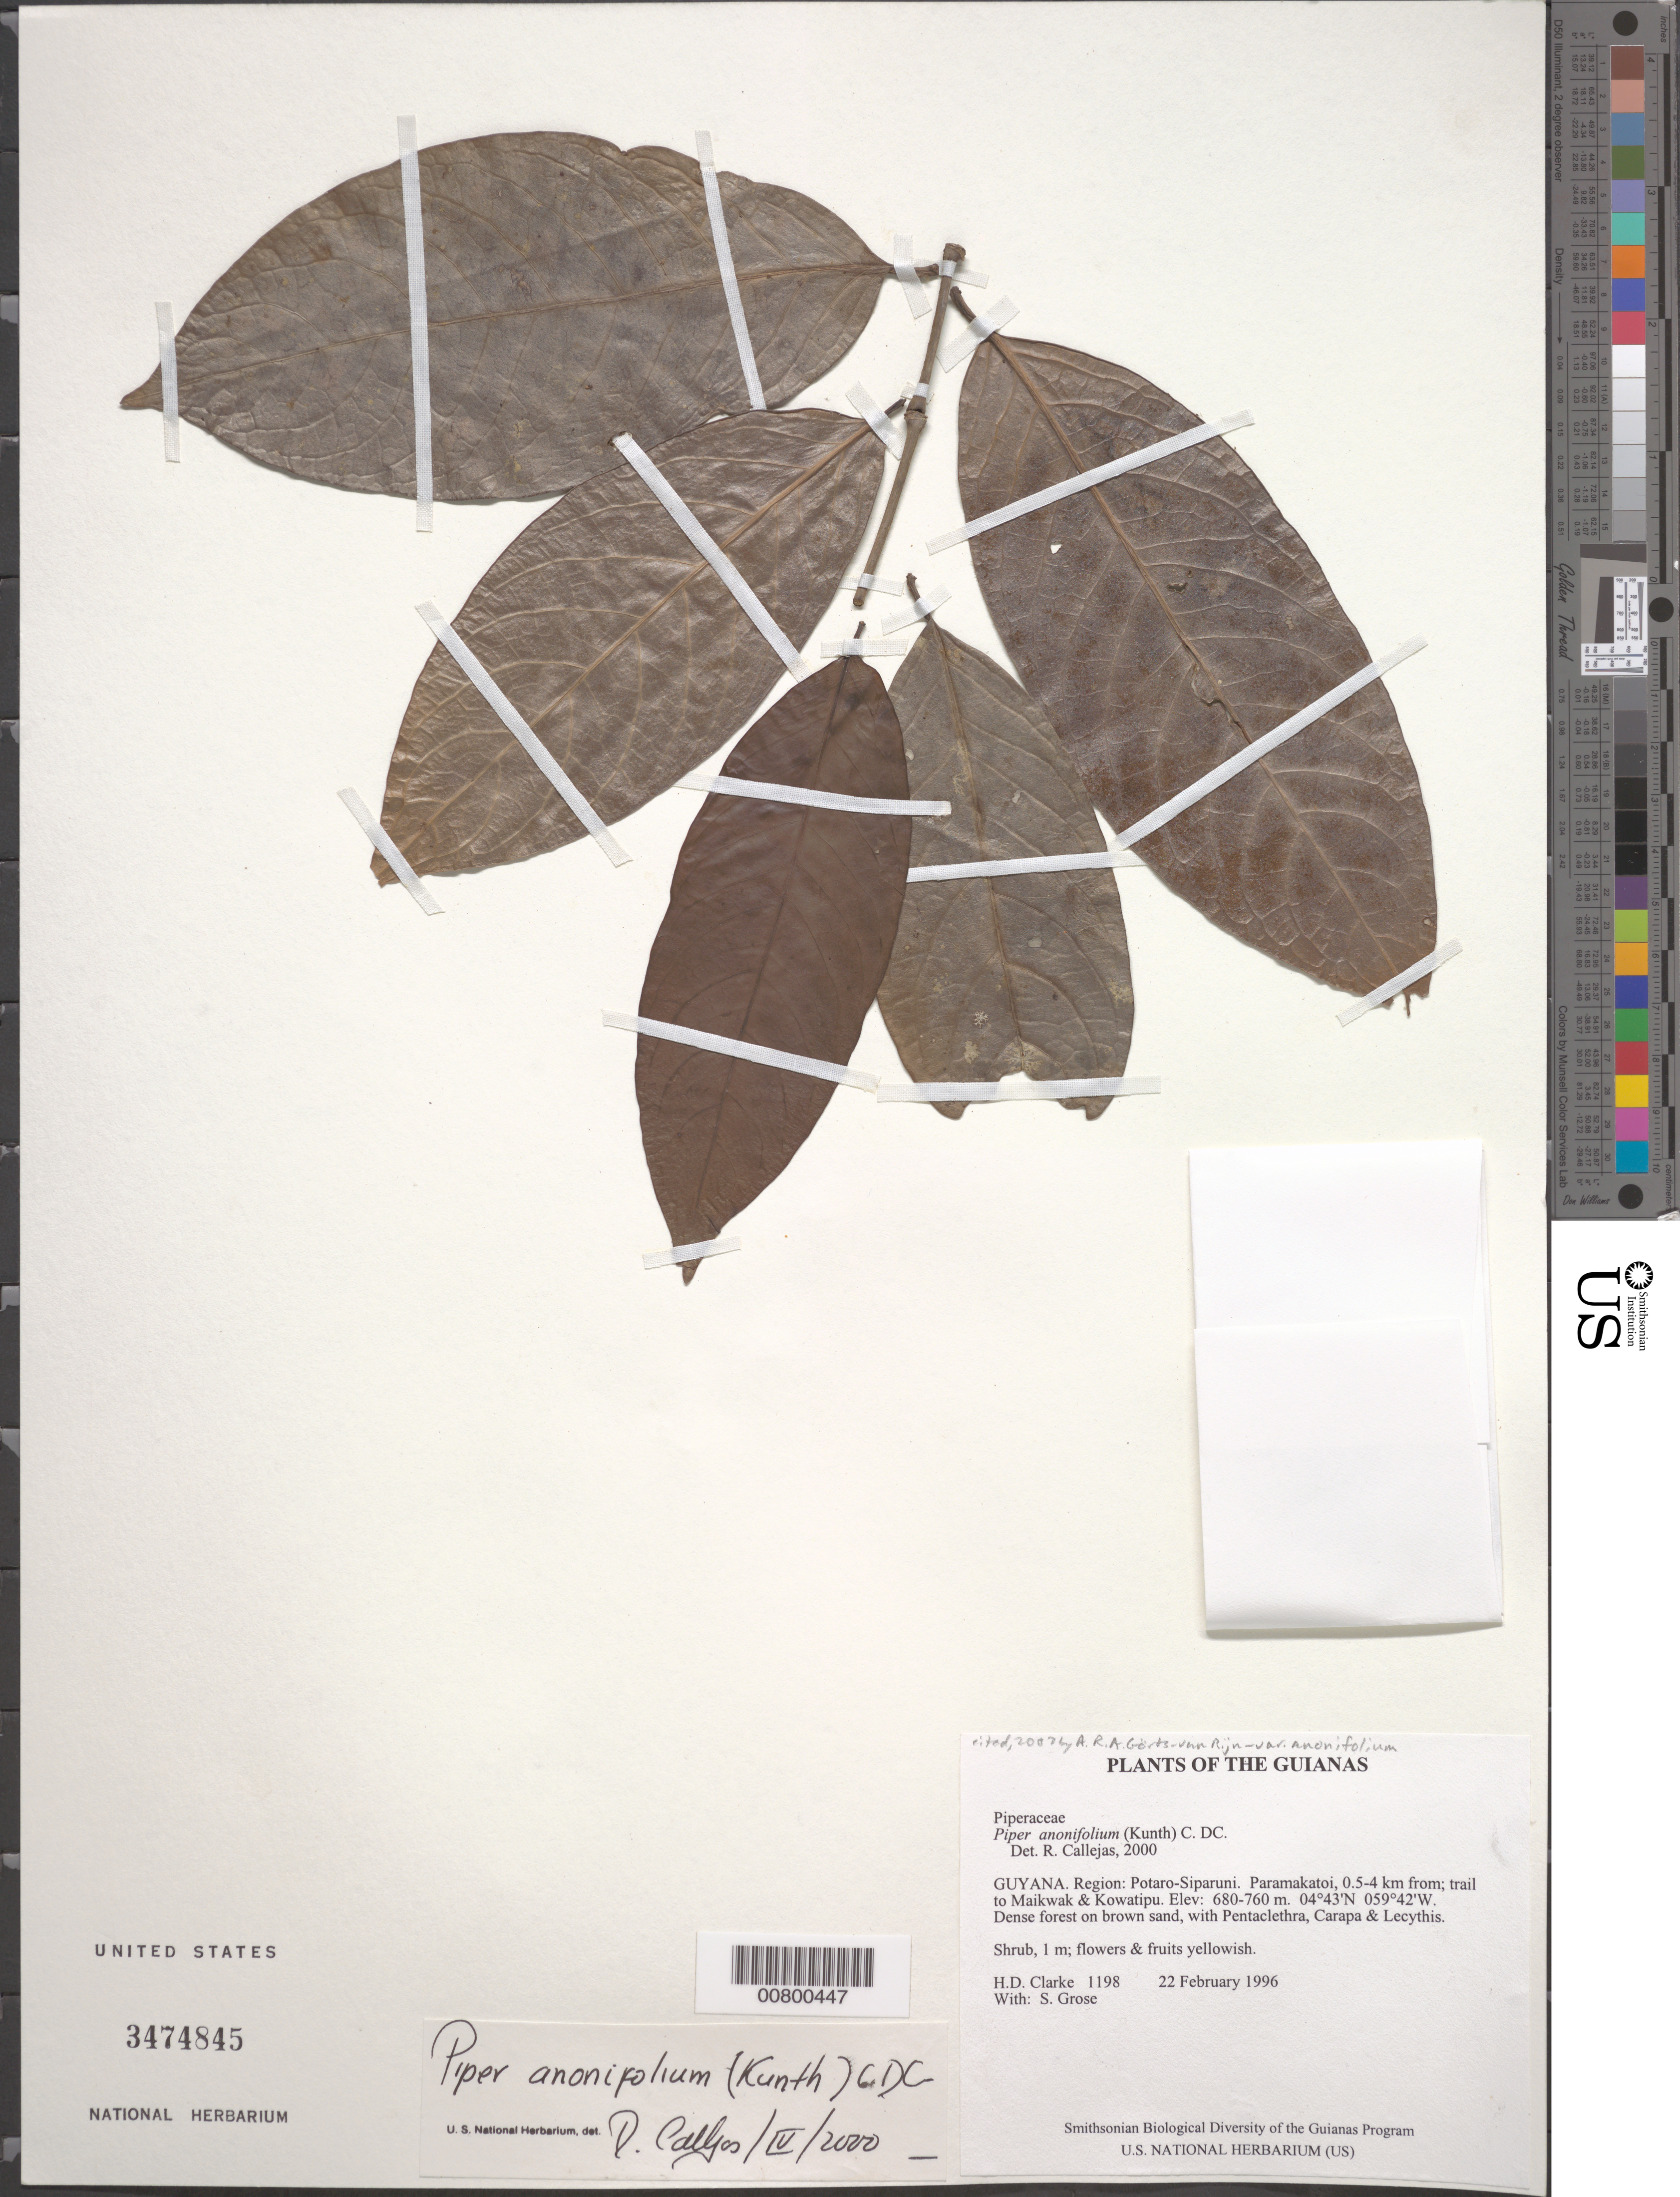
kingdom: Plantae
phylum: Tracheophyta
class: Magnoliopsida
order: Piperales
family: Piperaceae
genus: Piper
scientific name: Piper anonifolium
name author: (Kunth) C. DC.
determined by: Callejas, Ricardo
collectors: H. D. Clarke & S. Grose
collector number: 1198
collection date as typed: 22 February 1996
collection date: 1996-02-22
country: Guyana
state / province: Potaro-Siparuni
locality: Paramakatoi, 0.5-4 km from; trail to Maikwak & Kowatipu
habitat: Dense forest on brown sand, with Pentaclethra, Carapa & Lecythis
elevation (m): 680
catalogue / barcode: US 3474845